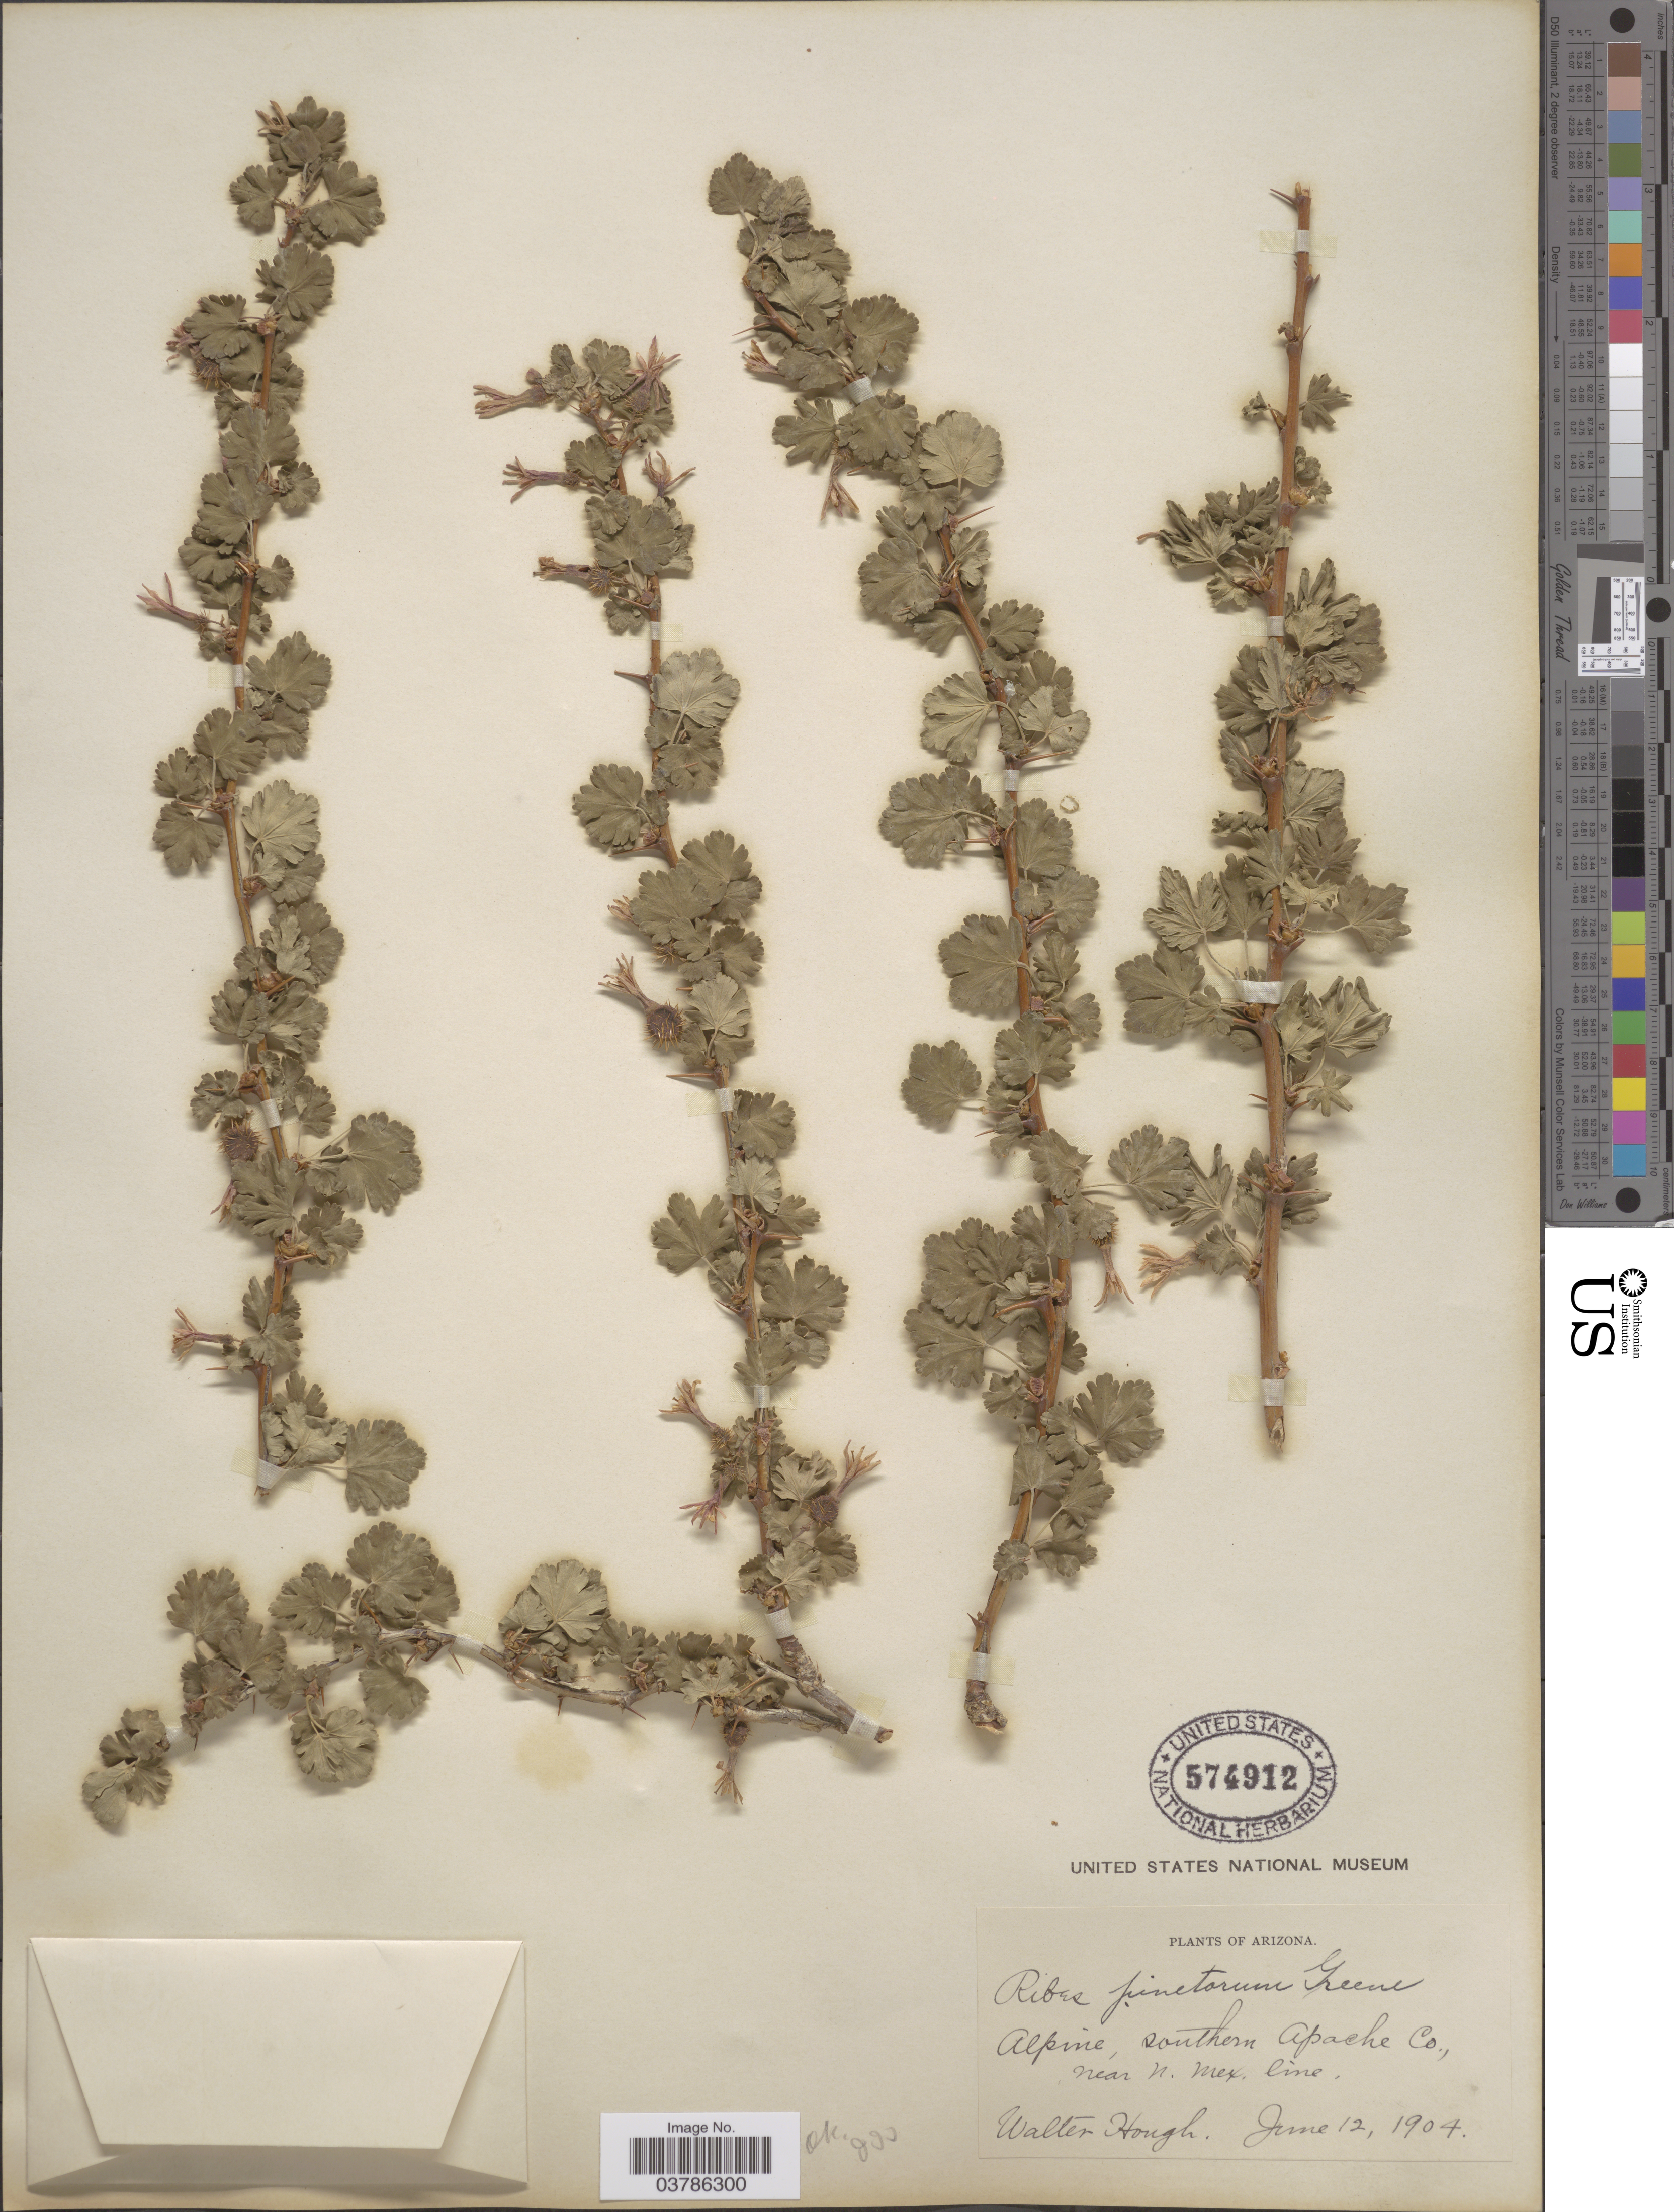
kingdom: Plantae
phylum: Tracheophyta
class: Magnoliopsida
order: Saxifragales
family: Grossulariaceae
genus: Ribes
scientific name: Ribes pinetorum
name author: Greene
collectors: W. Hough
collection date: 1904-06-12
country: United States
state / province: Arizona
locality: Alpine, southern Apache Co., near n. mex. line.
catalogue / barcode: US 574912